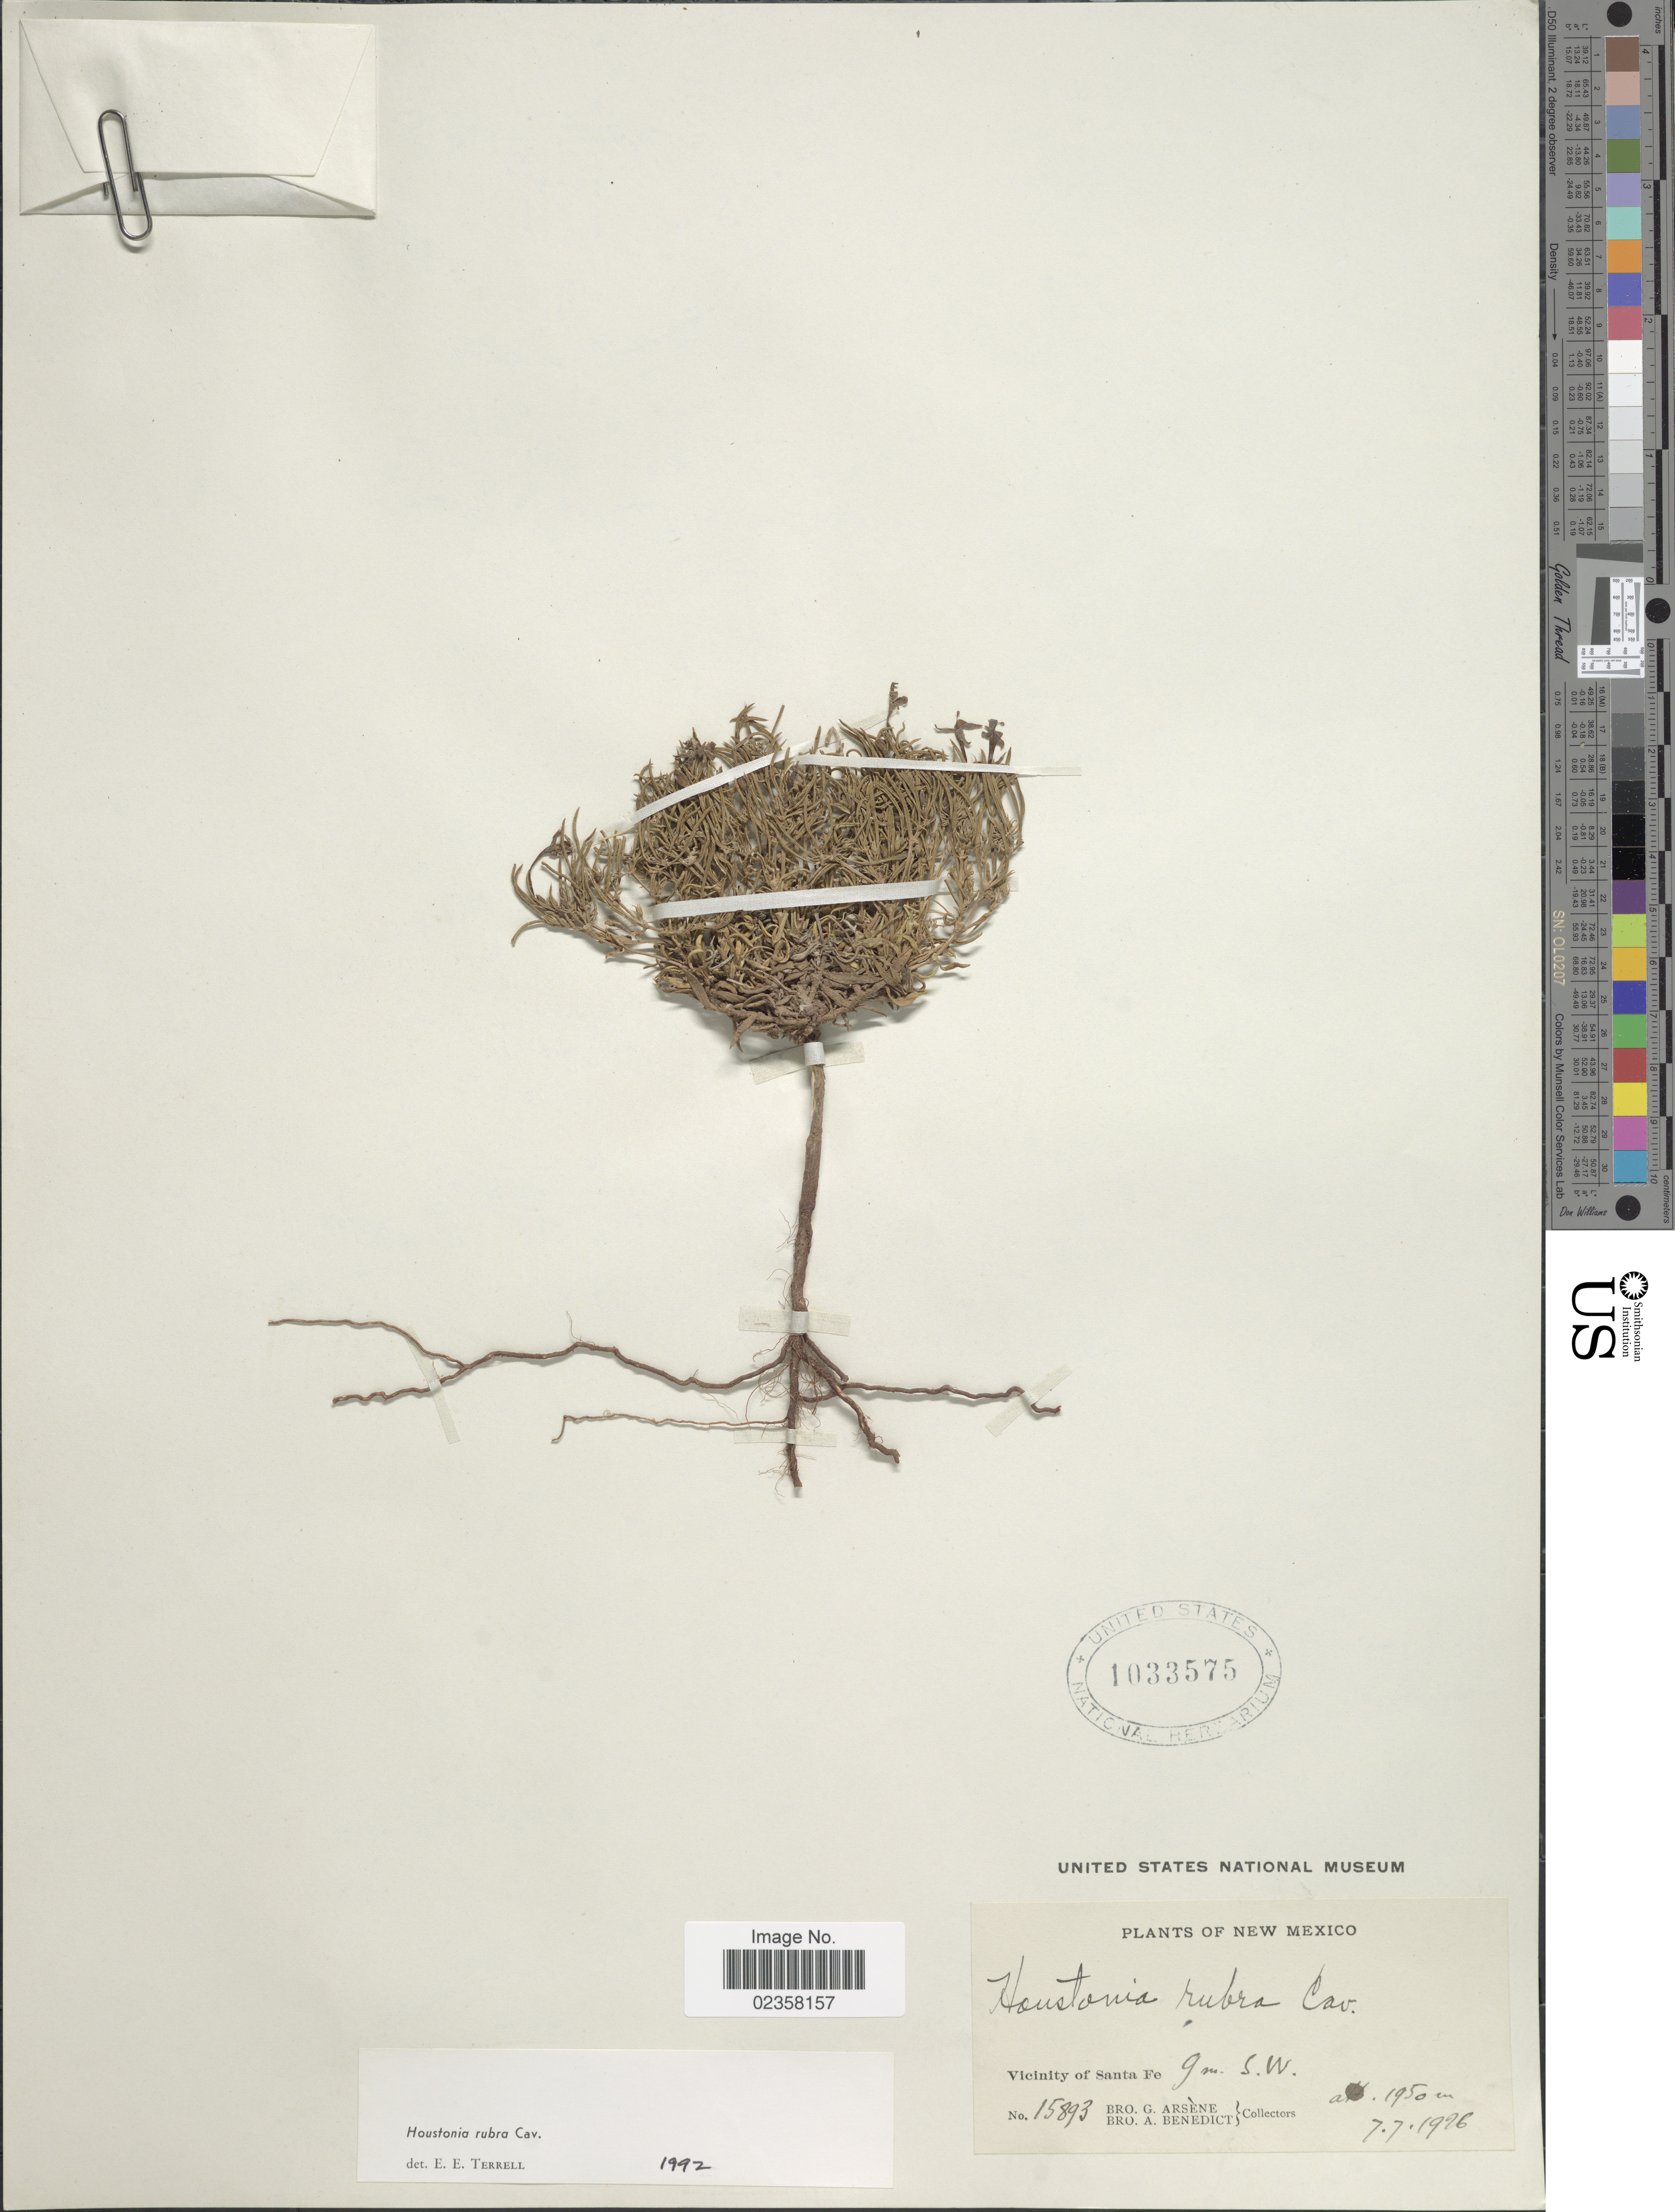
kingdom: Plantae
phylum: Tracheophyta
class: Magnoliopsida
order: Gentianales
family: Rubiaceae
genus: Houstonia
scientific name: Houstonia rubra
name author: Cav.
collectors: Bro. G. Arsène & Bro. A. Benedict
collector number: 15893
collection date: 1926-07-07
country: United States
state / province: New Mexico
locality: Vicinity of Santa Fe, 9 mi. S.W.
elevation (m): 1950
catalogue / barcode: US 1033575